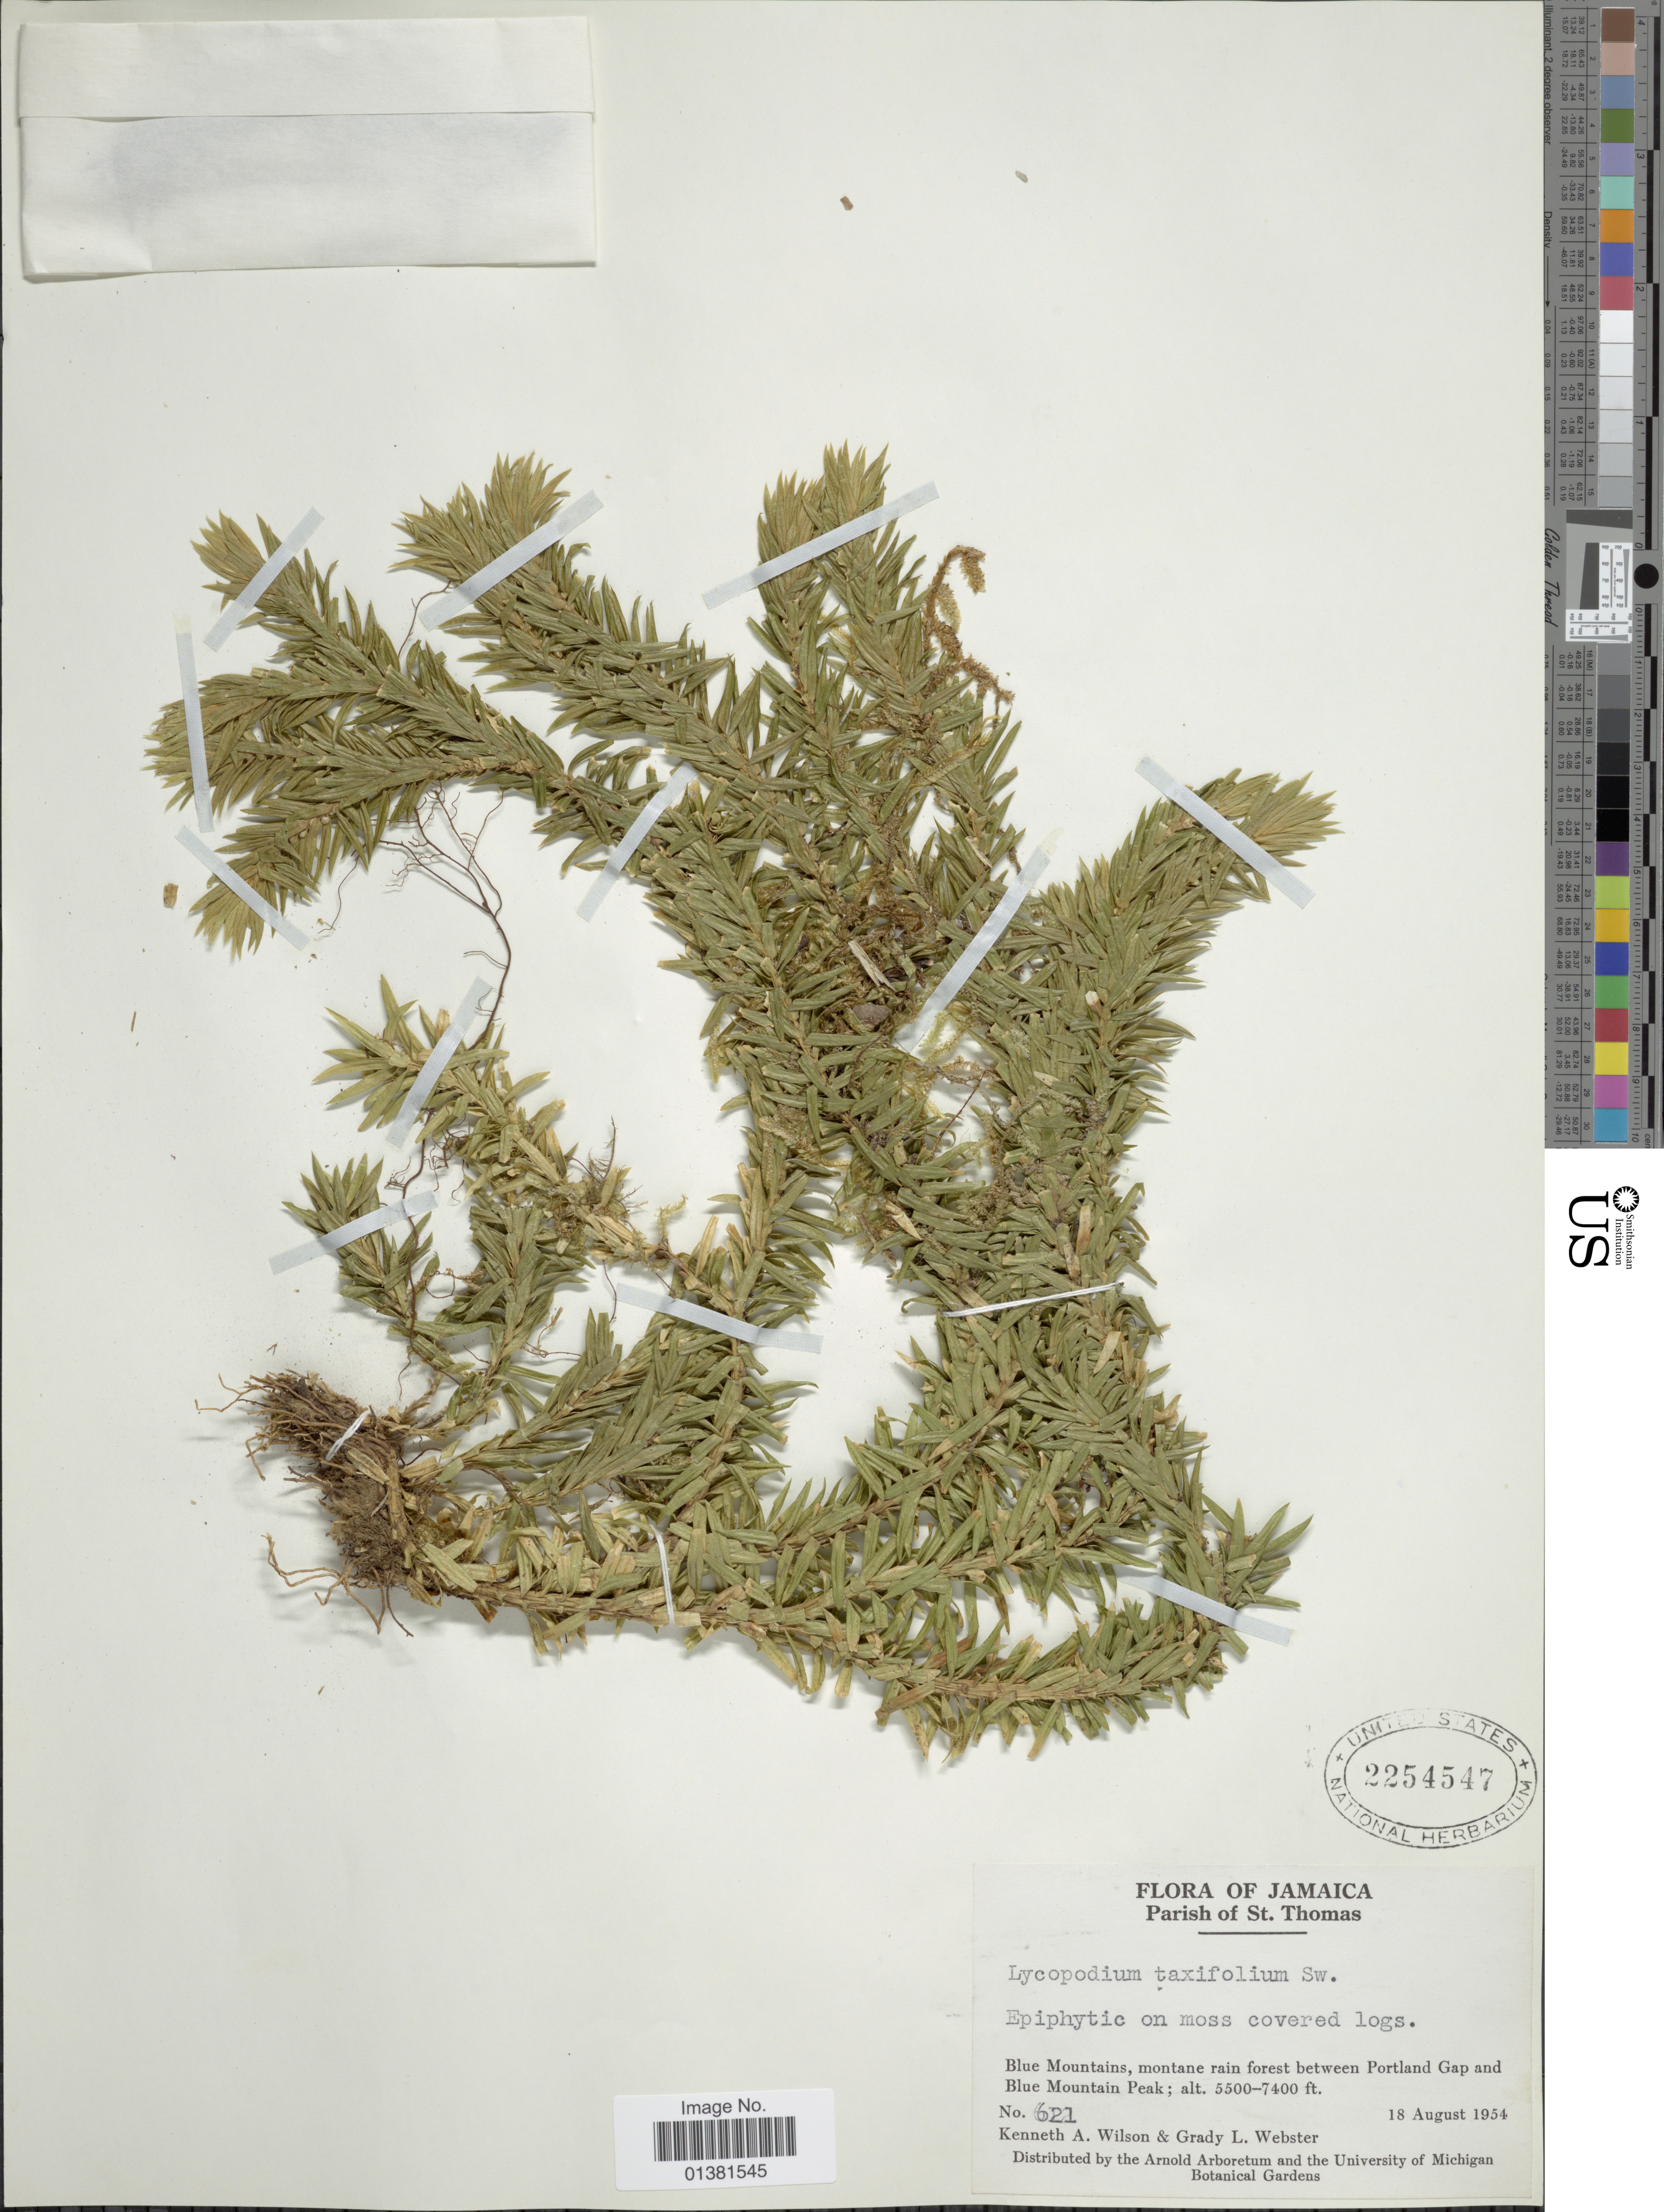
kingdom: Plantae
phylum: Tracheophyta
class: Lycopodiopsida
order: Lycopodiales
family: Lycopodiaceae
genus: Phlegmariurus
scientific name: Phlegmariurus taxifolius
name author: (Sw.) Á. Löve & D. Löve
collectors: K. A. Wilson & G. L. Webster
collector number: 621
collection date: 1954-08-18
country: Jamaica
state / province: Saint Thomas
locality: Blue Mountains, montane rain forest between Portland Gap and Blue Mountain Peak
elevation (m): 1676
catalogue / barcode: US 2254547